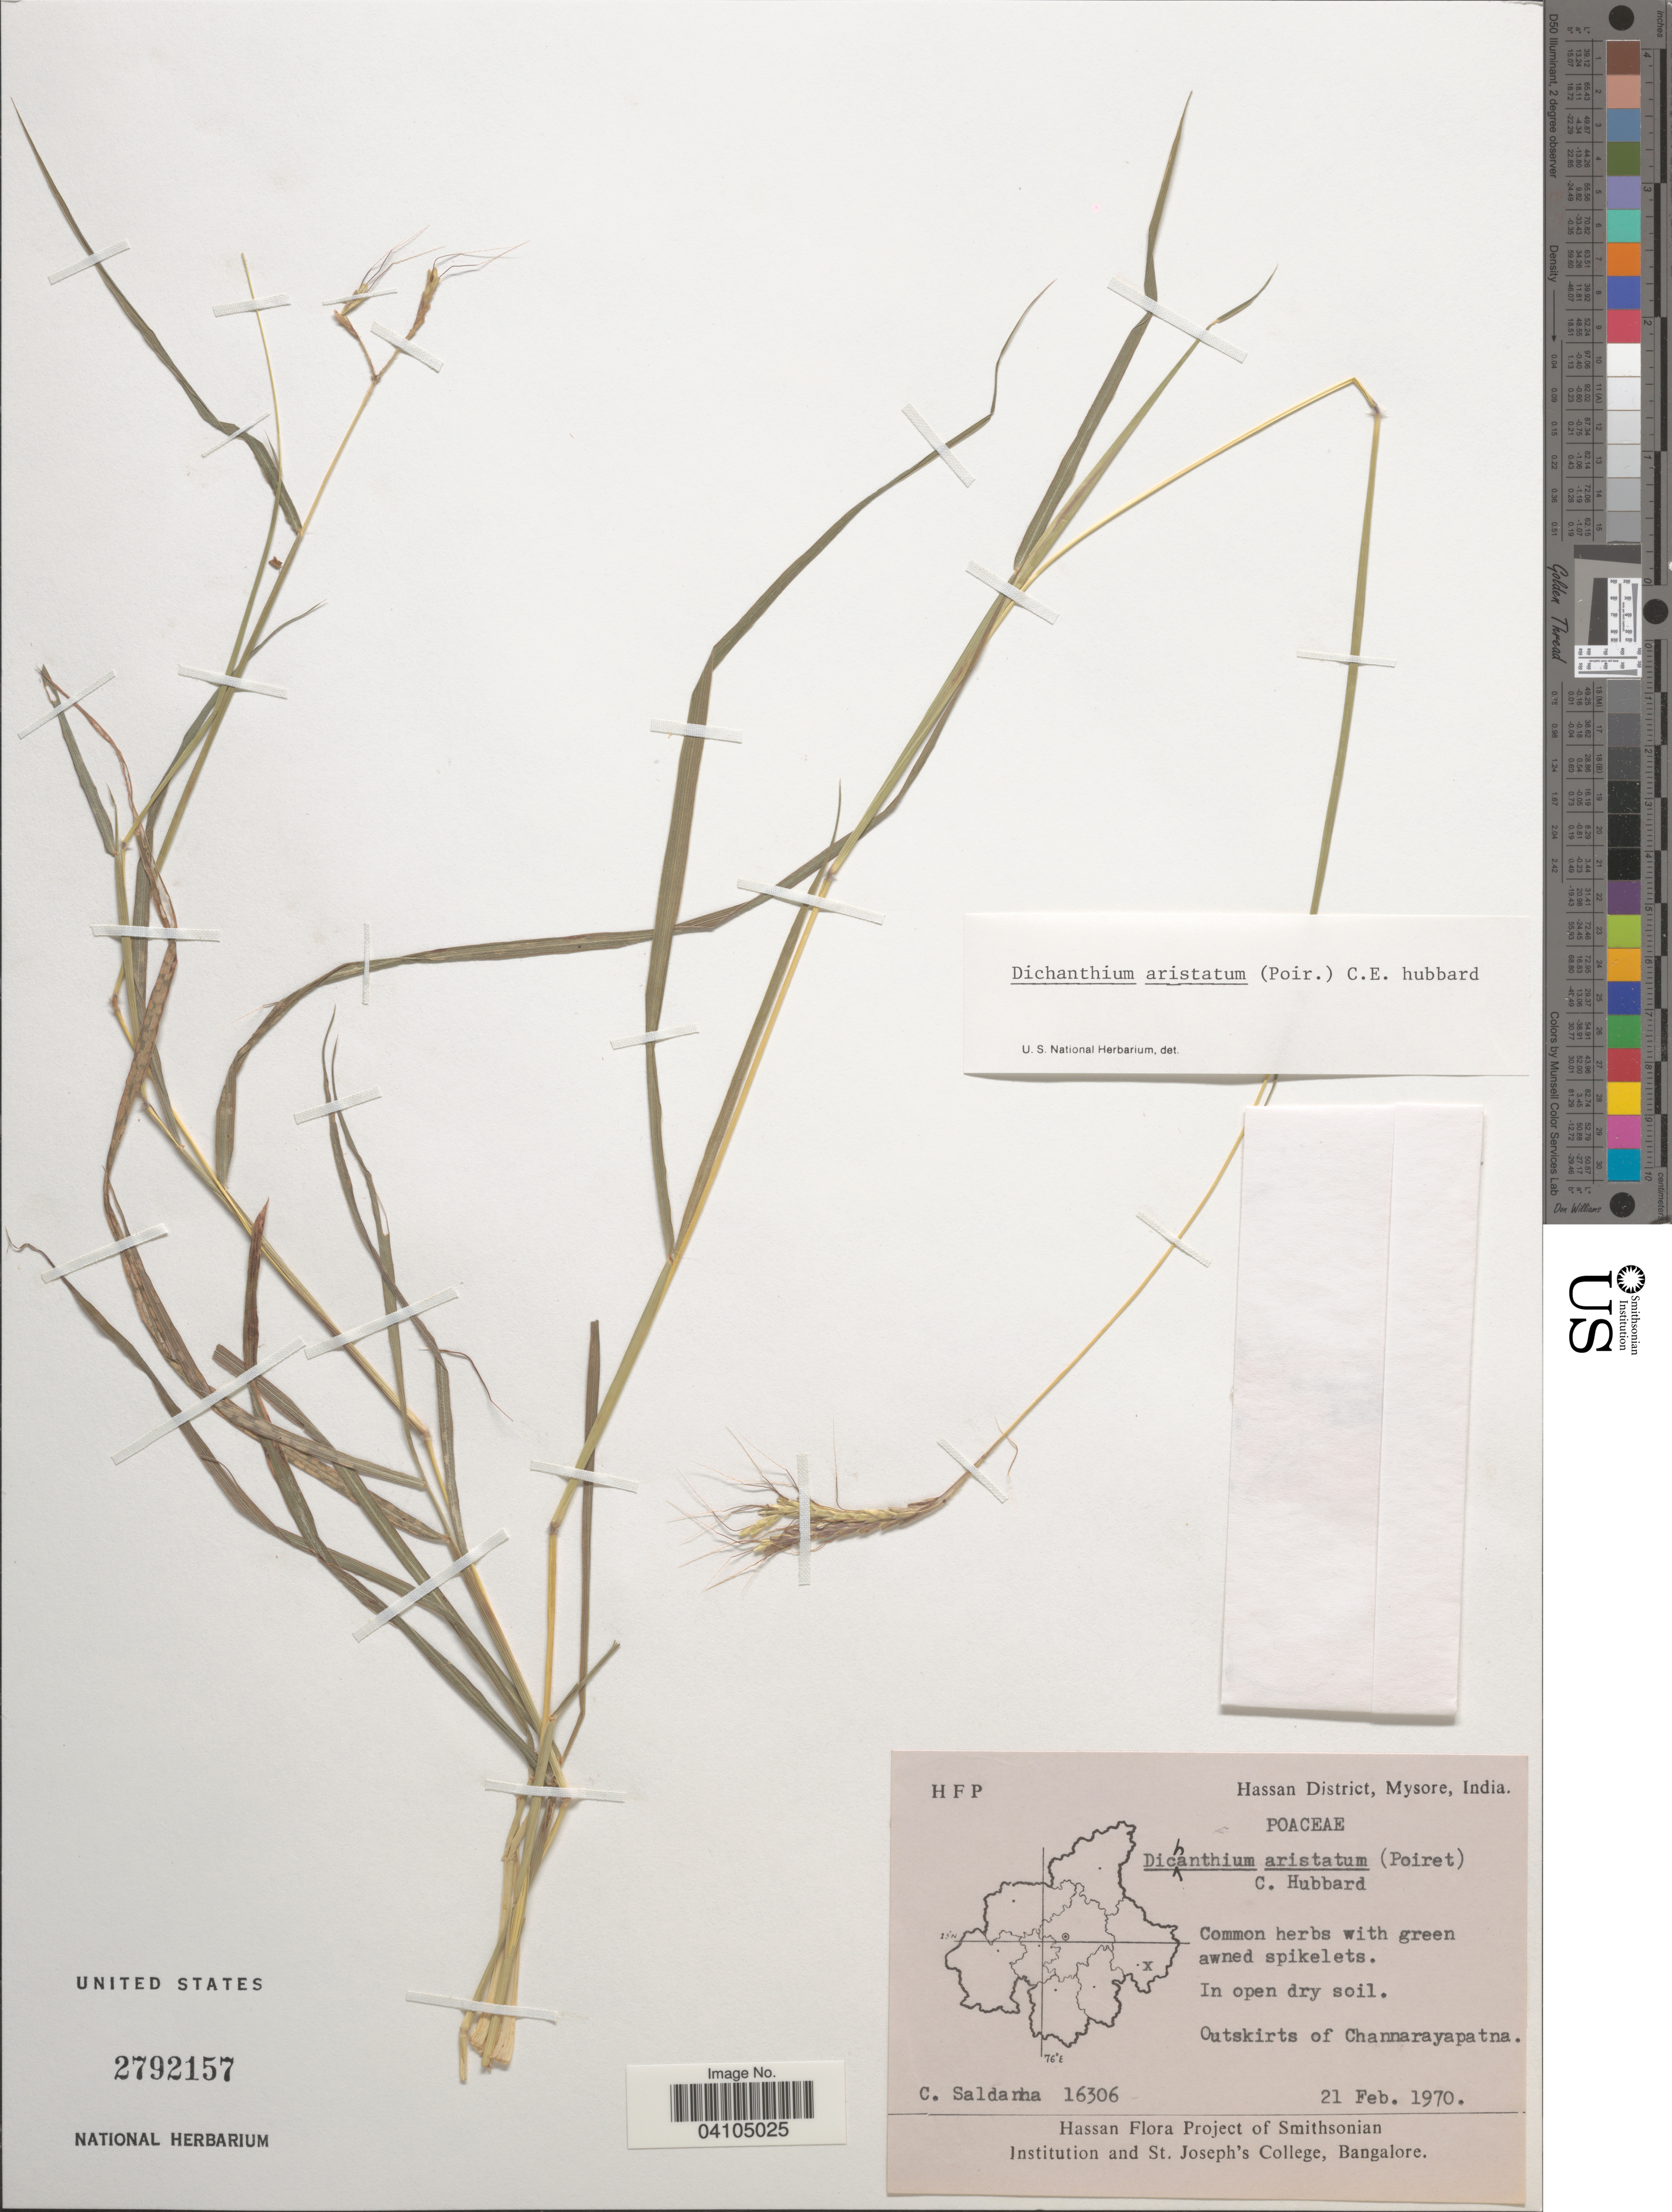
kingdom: Plantae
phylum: Tracheophyta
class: Liliopsida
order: Poales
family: Poaceae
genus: Dichanthium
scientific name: Dichanthium aristatum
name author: (Poir.) C.E. Hubb.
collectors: C. Saldanha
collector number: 16306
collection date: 1970-02-21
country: India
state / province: Karnataka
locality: Hassan District, Mysore. Outskirts of Channarayapatna.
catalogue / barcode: US 2792157